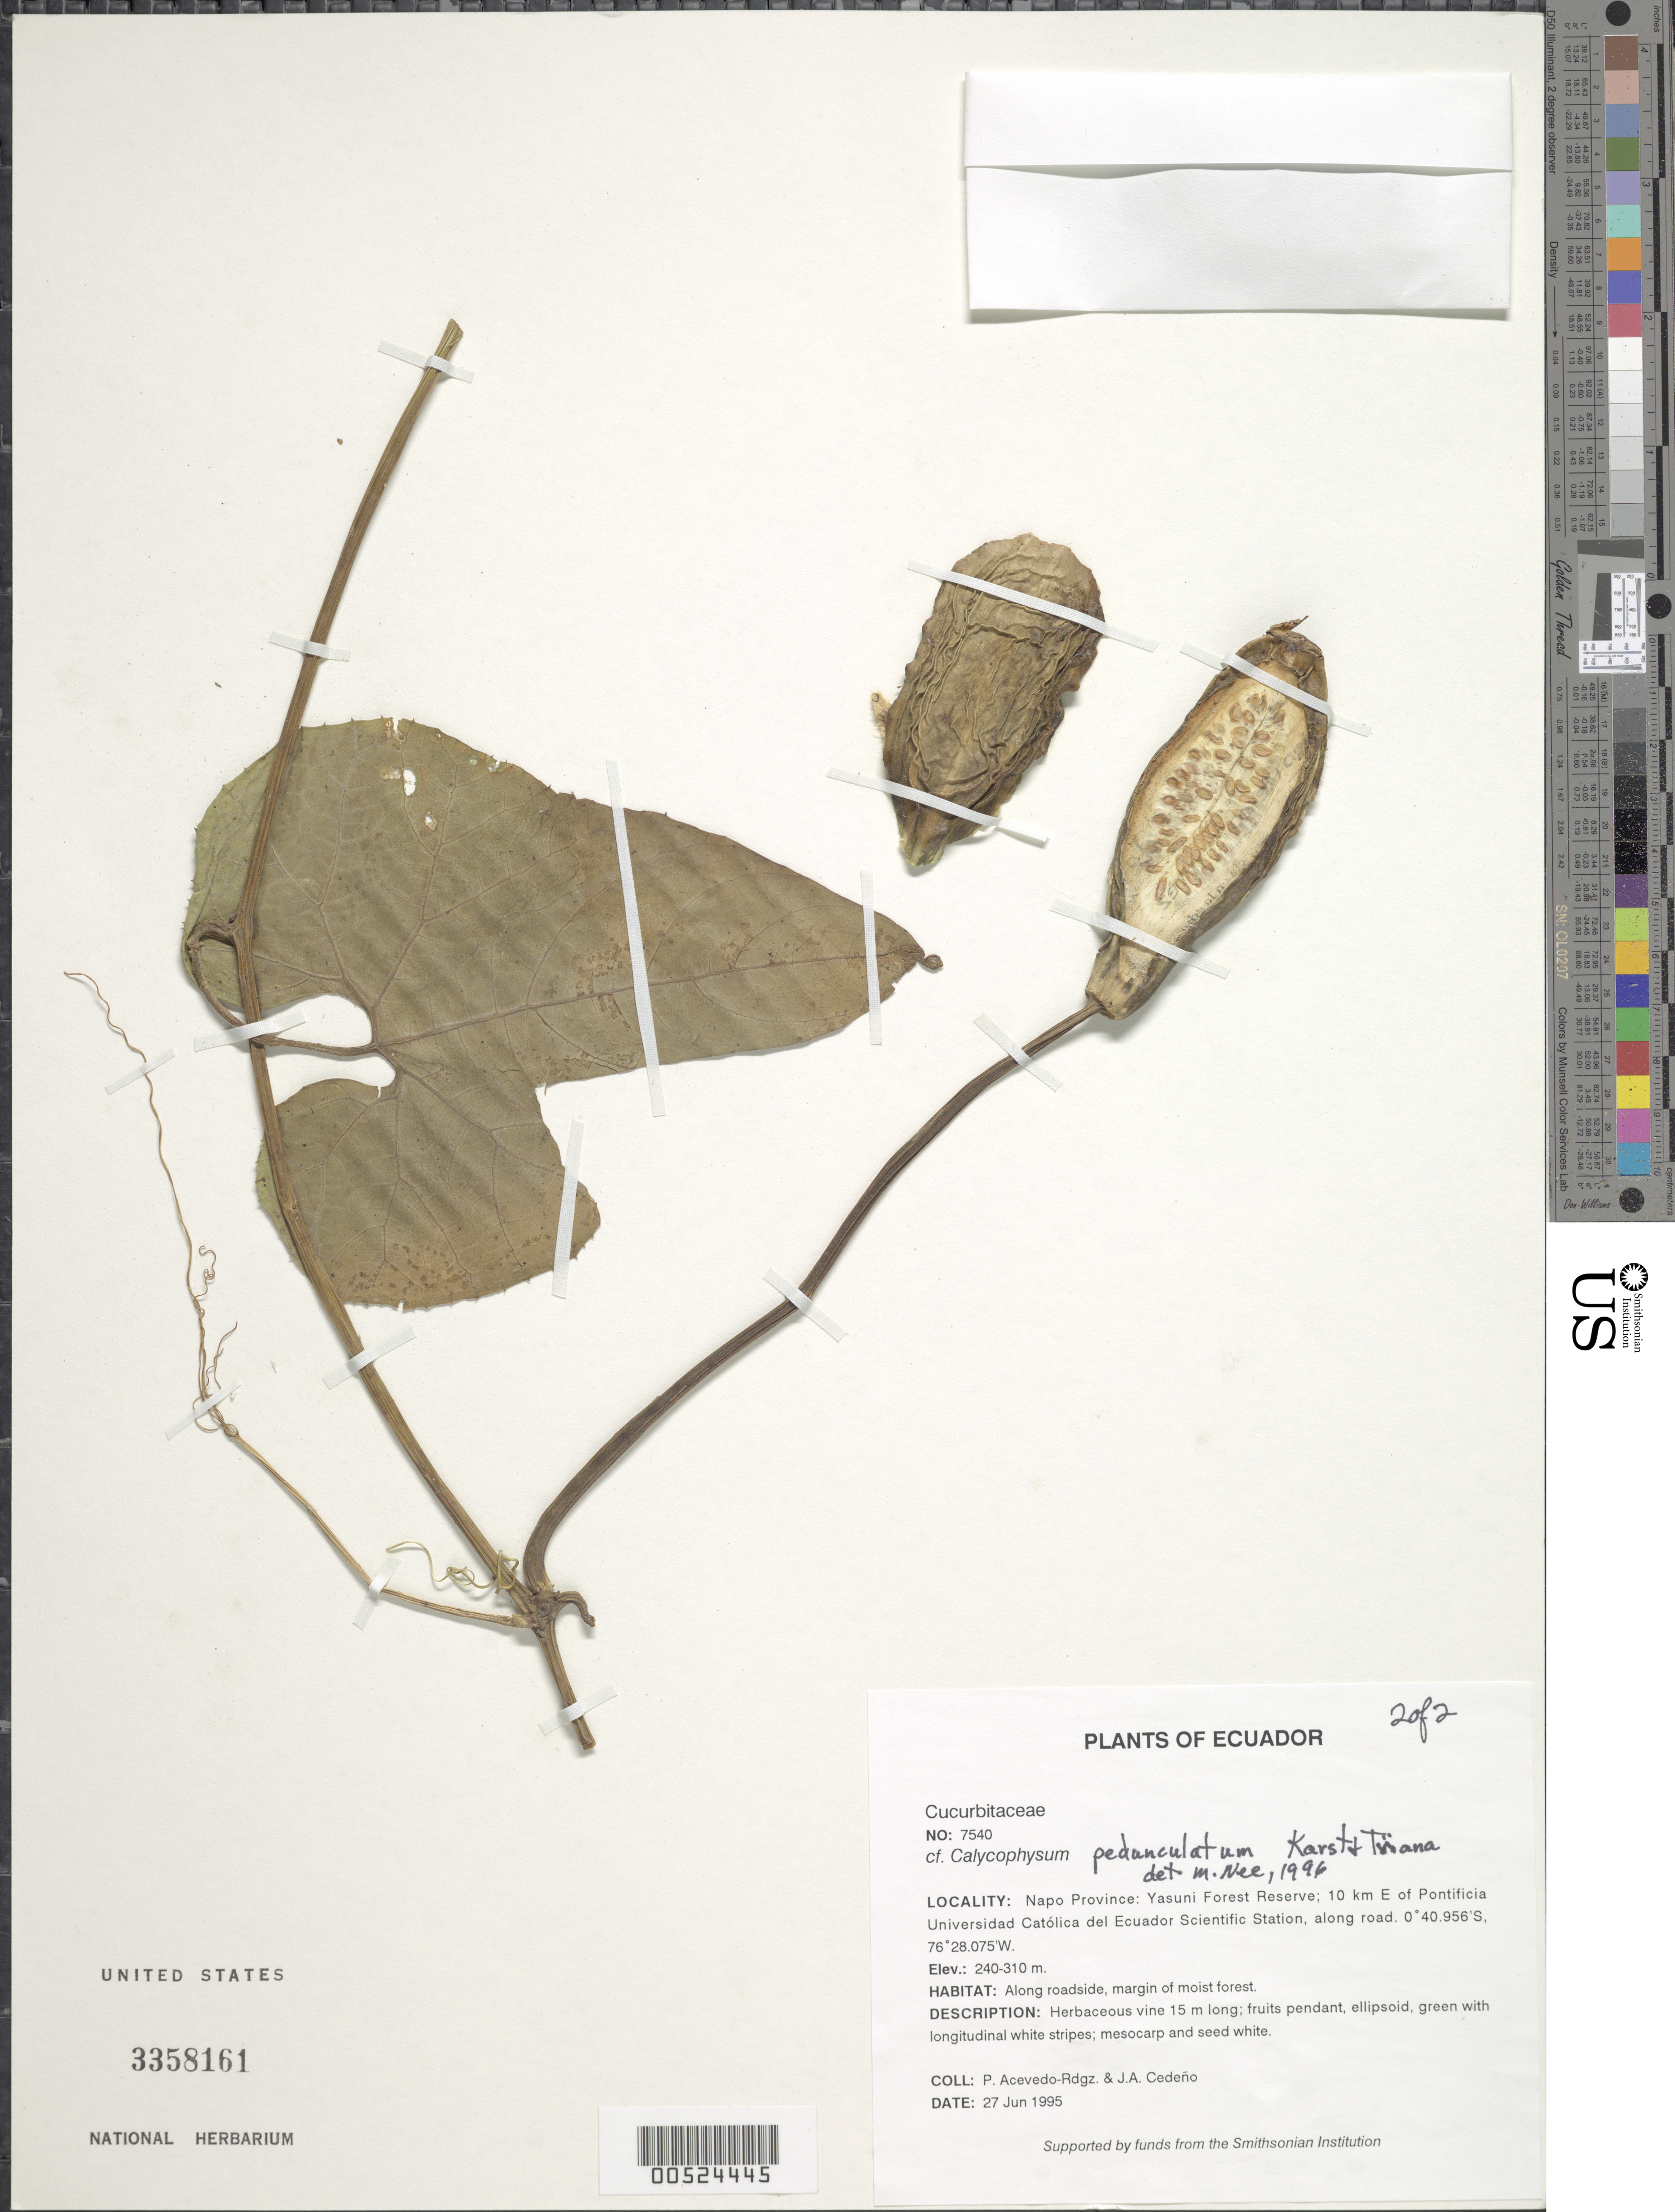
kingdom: Plantae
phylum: Tracheophyta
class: Magnoliopsida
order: Cucurbitales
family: Cucurbitaceae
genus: Calycophysum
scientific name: Calycophysum pedunculatum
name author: H. Karst. & Triana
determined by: Nee, Michael H.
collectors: P. Acevedo-Rodr. & J. A. Cedeño M.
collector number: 7540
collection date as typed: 27 Jun 1995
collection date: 1995-06-27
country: Ecuador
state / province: Napo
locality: Yasuni Forest Reserve; 10 km E of Pontificia Universidad Católica del Ecuador Scientific Station along road.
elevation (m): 240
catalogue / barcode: US 3358161